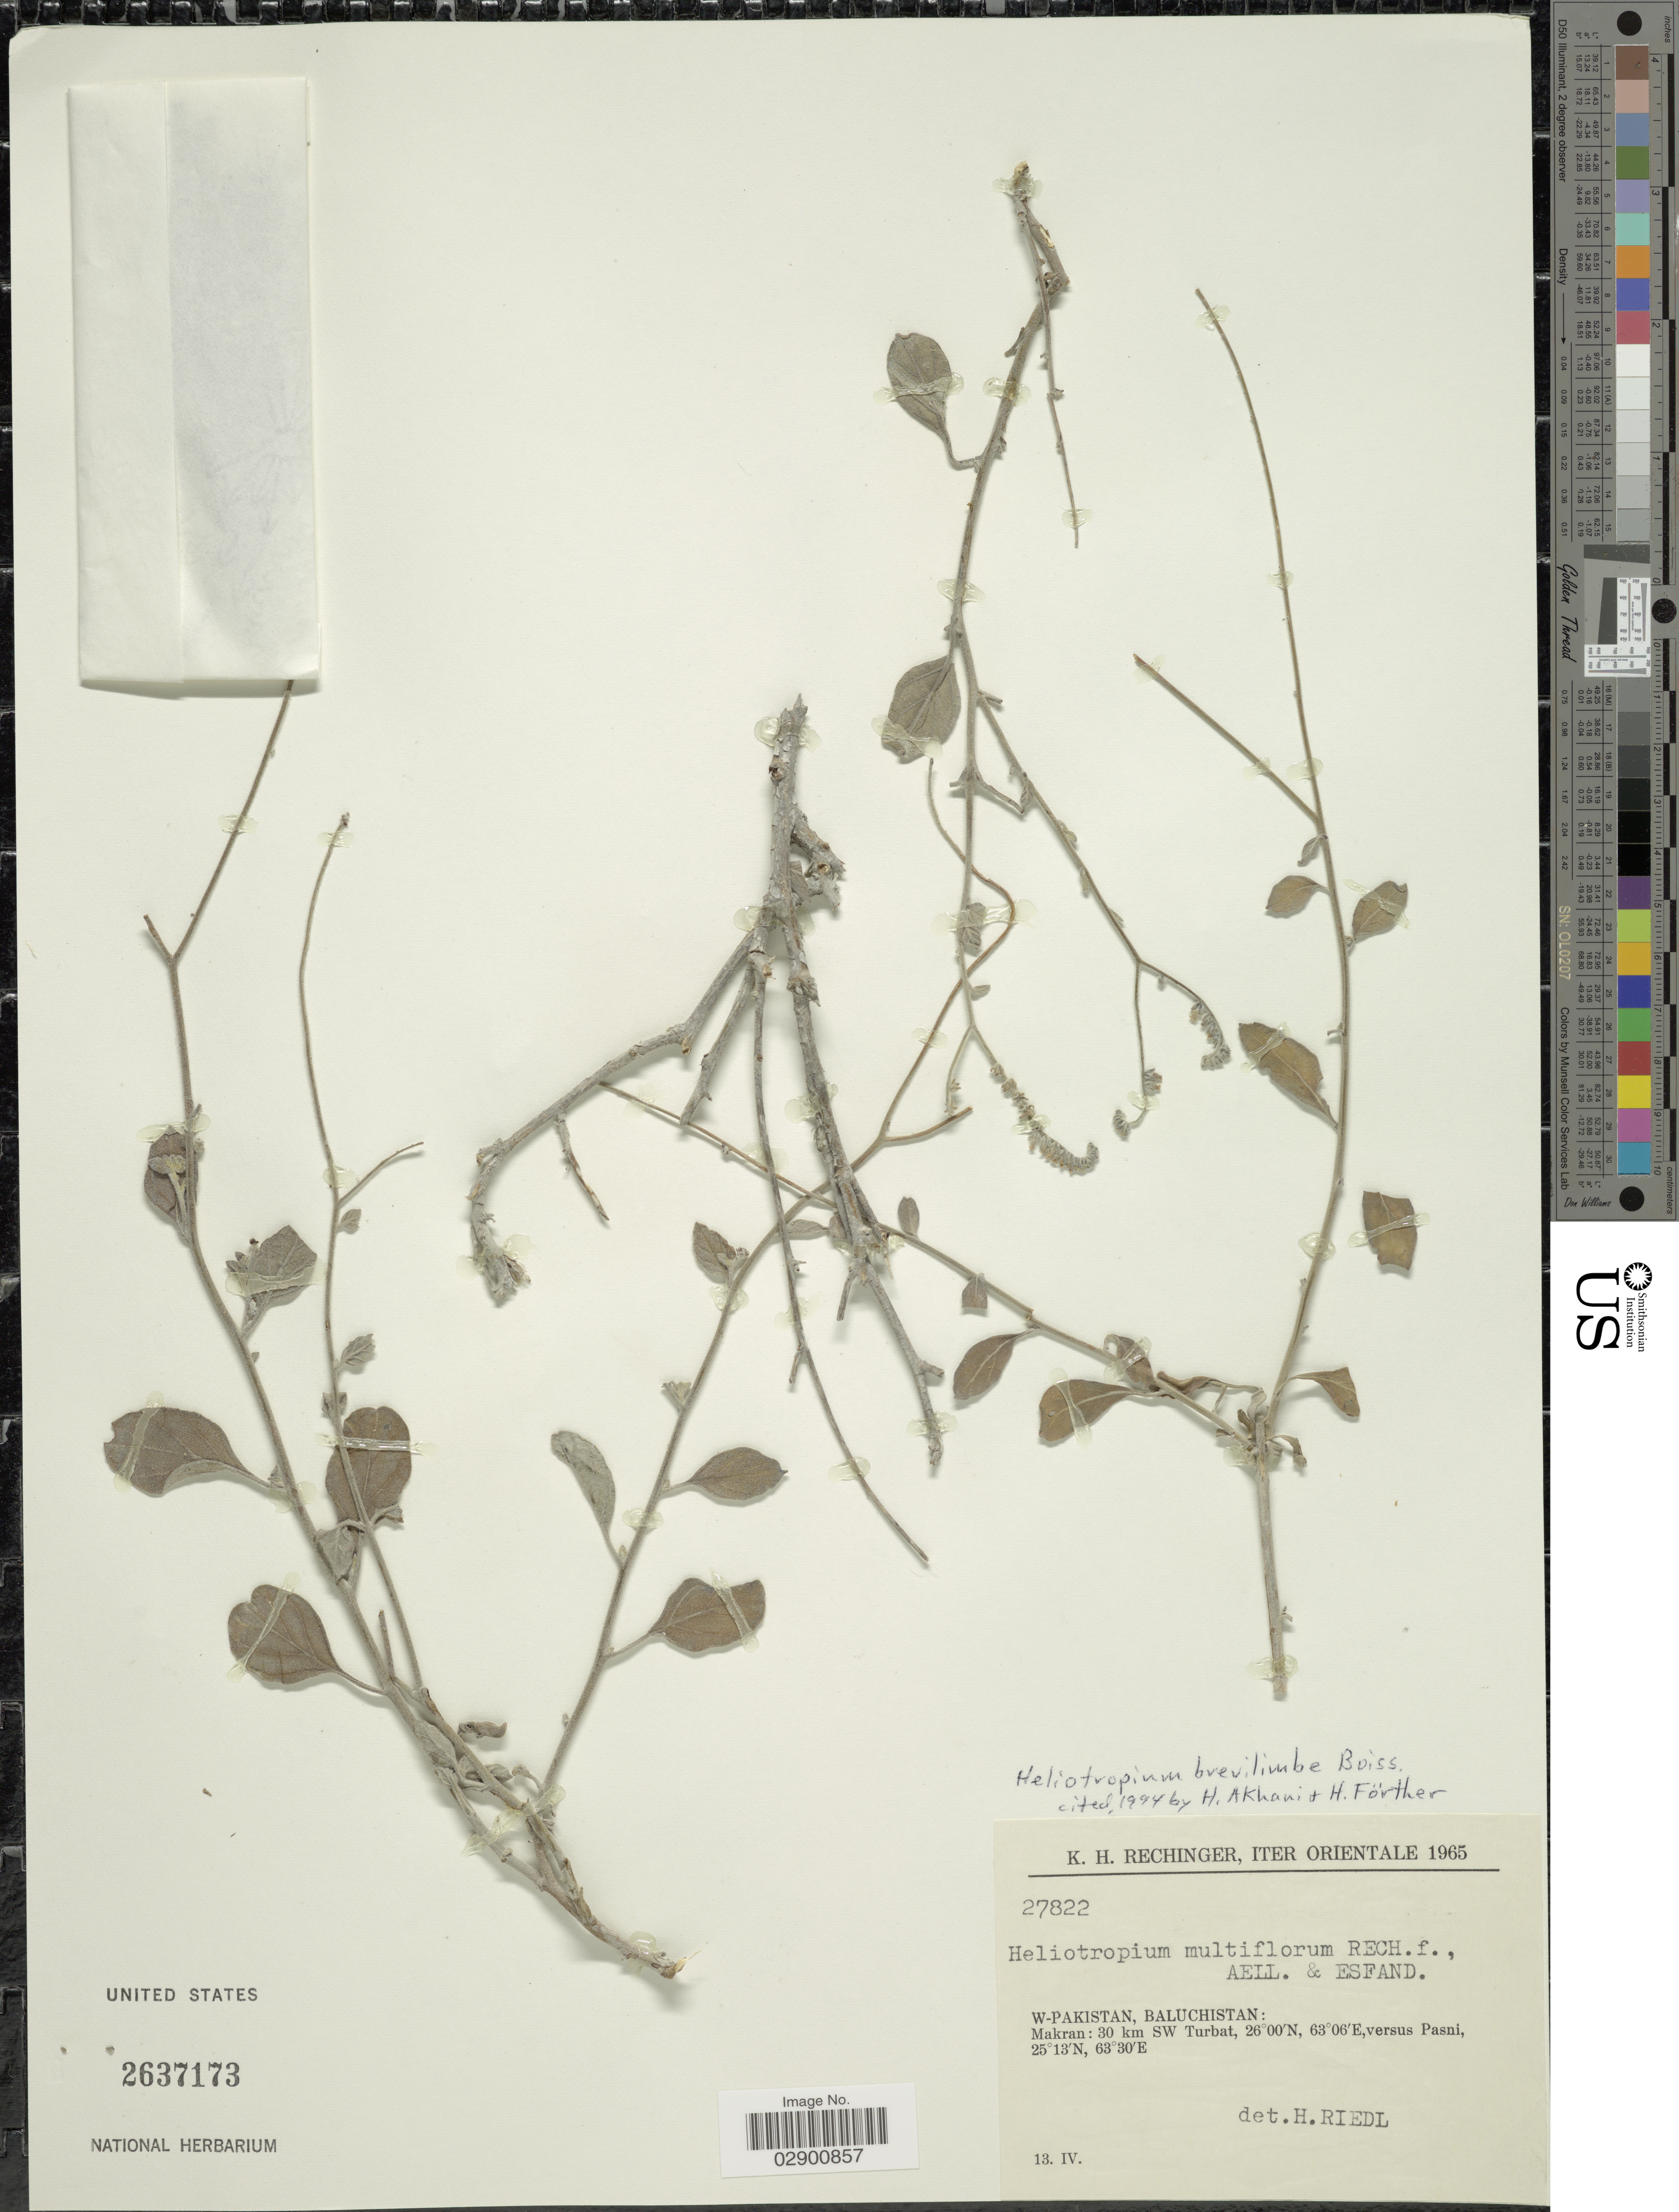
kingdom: Plantae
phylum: Tracheophyta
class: Magnoliopsida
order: Boraginales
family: Heliotropiaceae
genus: Heliotropium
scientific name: Heliotropium brevilimbe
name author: Boiss.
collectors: K. H. Rechinger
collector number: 27822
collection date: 1965-04-13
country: Pakistan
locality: W-Pakistan, Baluchistan: Makran: 30 km SW Turbat, versus Pasni.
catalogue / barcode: US 2637173